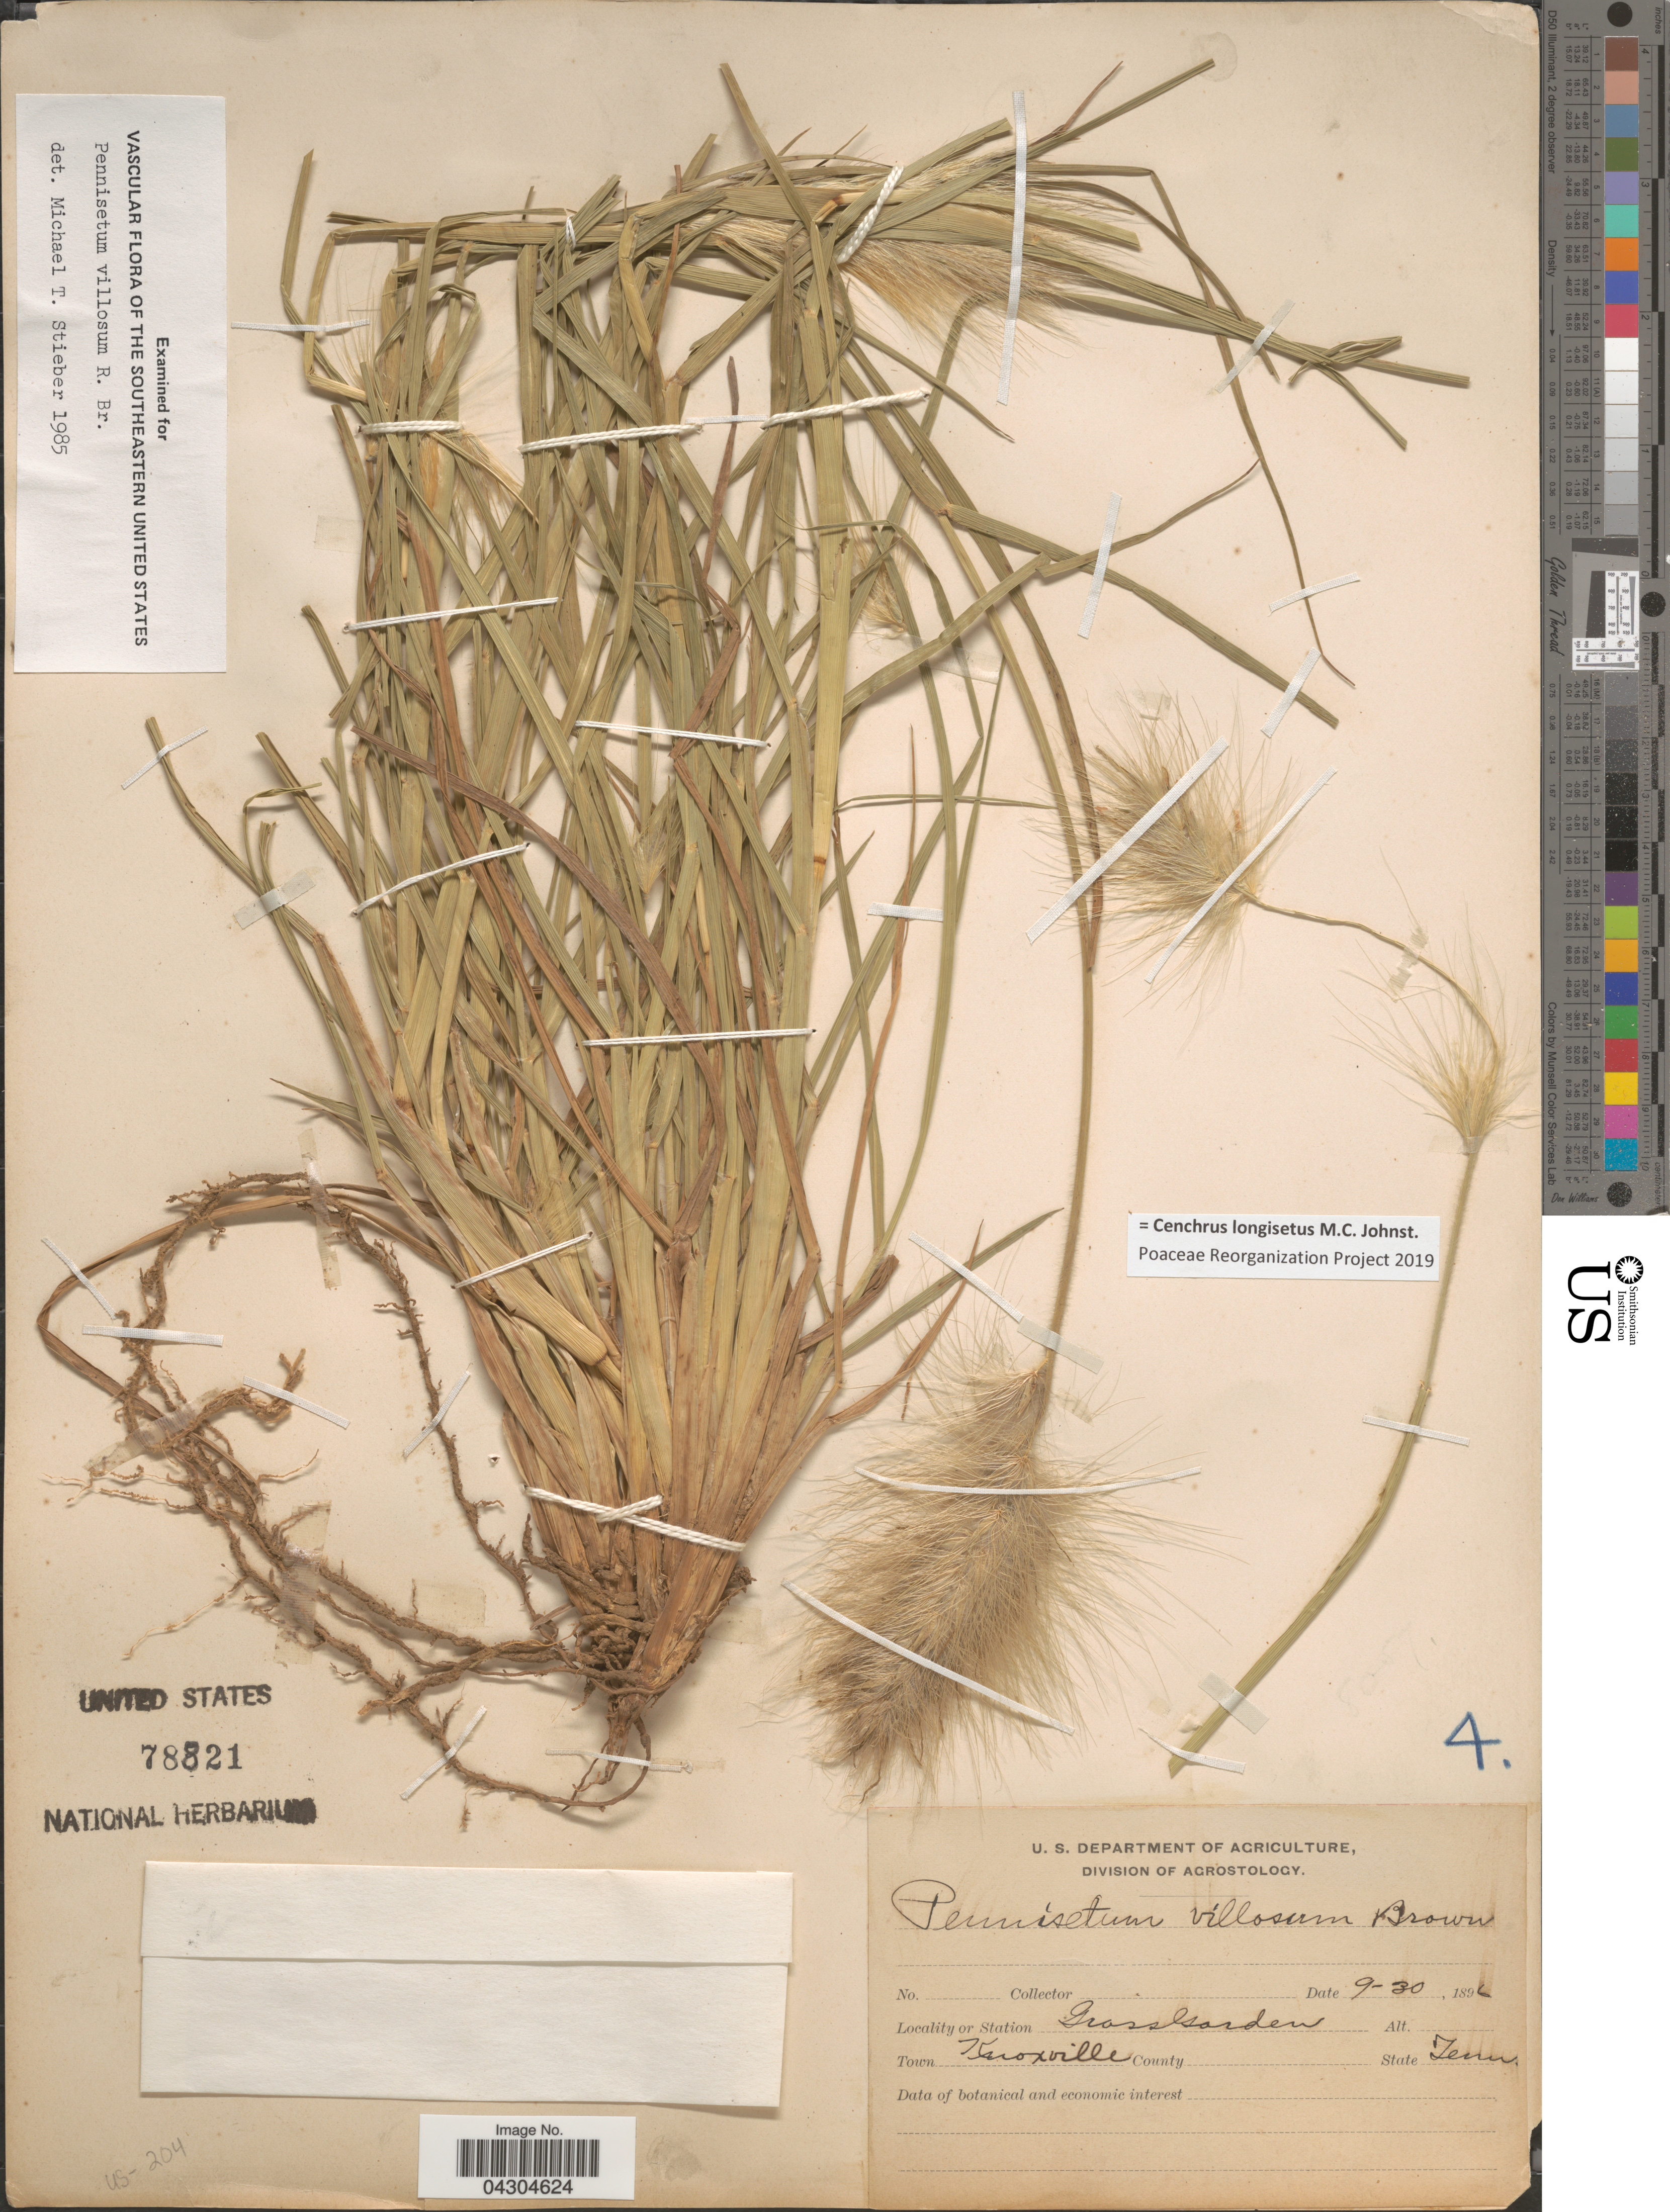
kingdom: Plantae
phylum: Tracheophyta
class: Liliopsida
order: Poales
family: Poaceae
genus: Cenchrus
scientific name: Cenchrus longisetus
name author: M.C. Johnst.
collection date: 1896-09-30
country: United States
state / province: Tennessee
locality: Grass Garden. Town Knoxville.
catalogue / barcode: US 78821